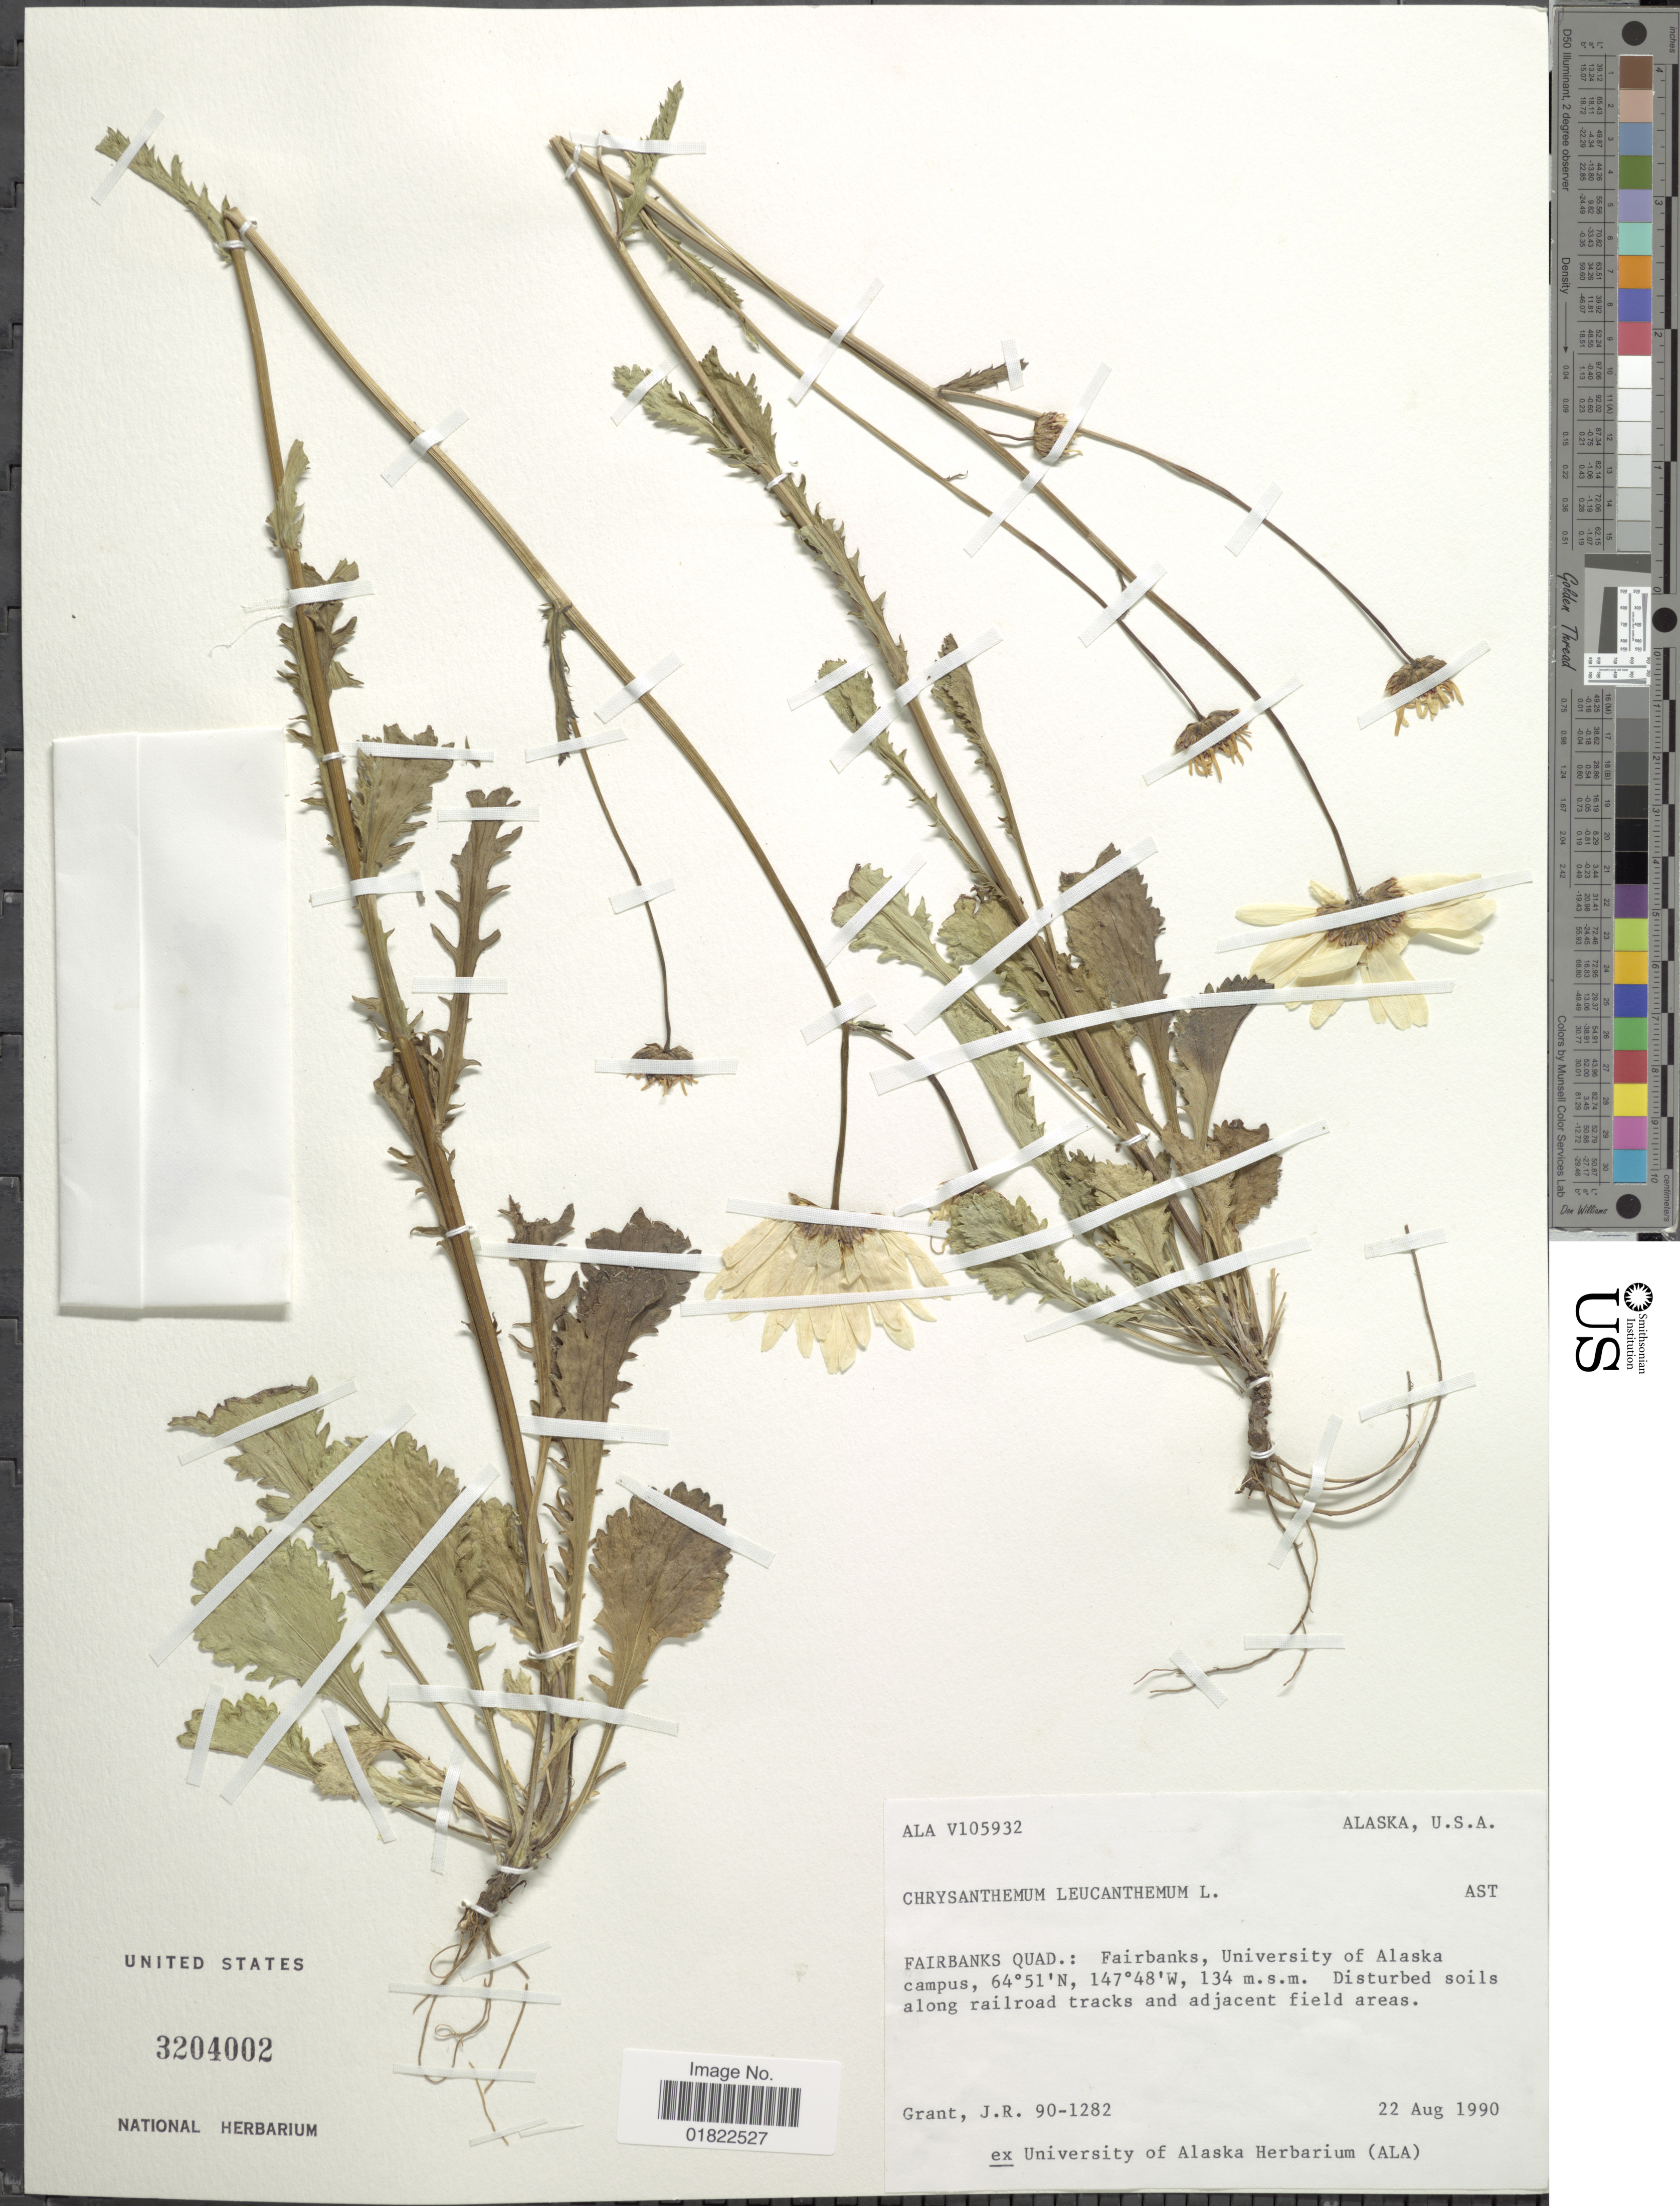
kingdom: Plantae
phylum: Tracheophyta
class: Magnoliopsida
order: Asterales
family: Asteraceae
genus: Leucanthemum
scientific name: Leucanthemum vulgare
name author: Lam.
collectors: J. Grant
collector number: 90-1282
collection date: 1990-08-22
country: United States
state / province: Alaska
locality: Fairbanks Quad: Fairbanks, University of Alaska campus. Disturbed soils along railroad tracks and adjacents field areas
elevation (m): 134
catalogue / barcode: US 3204002